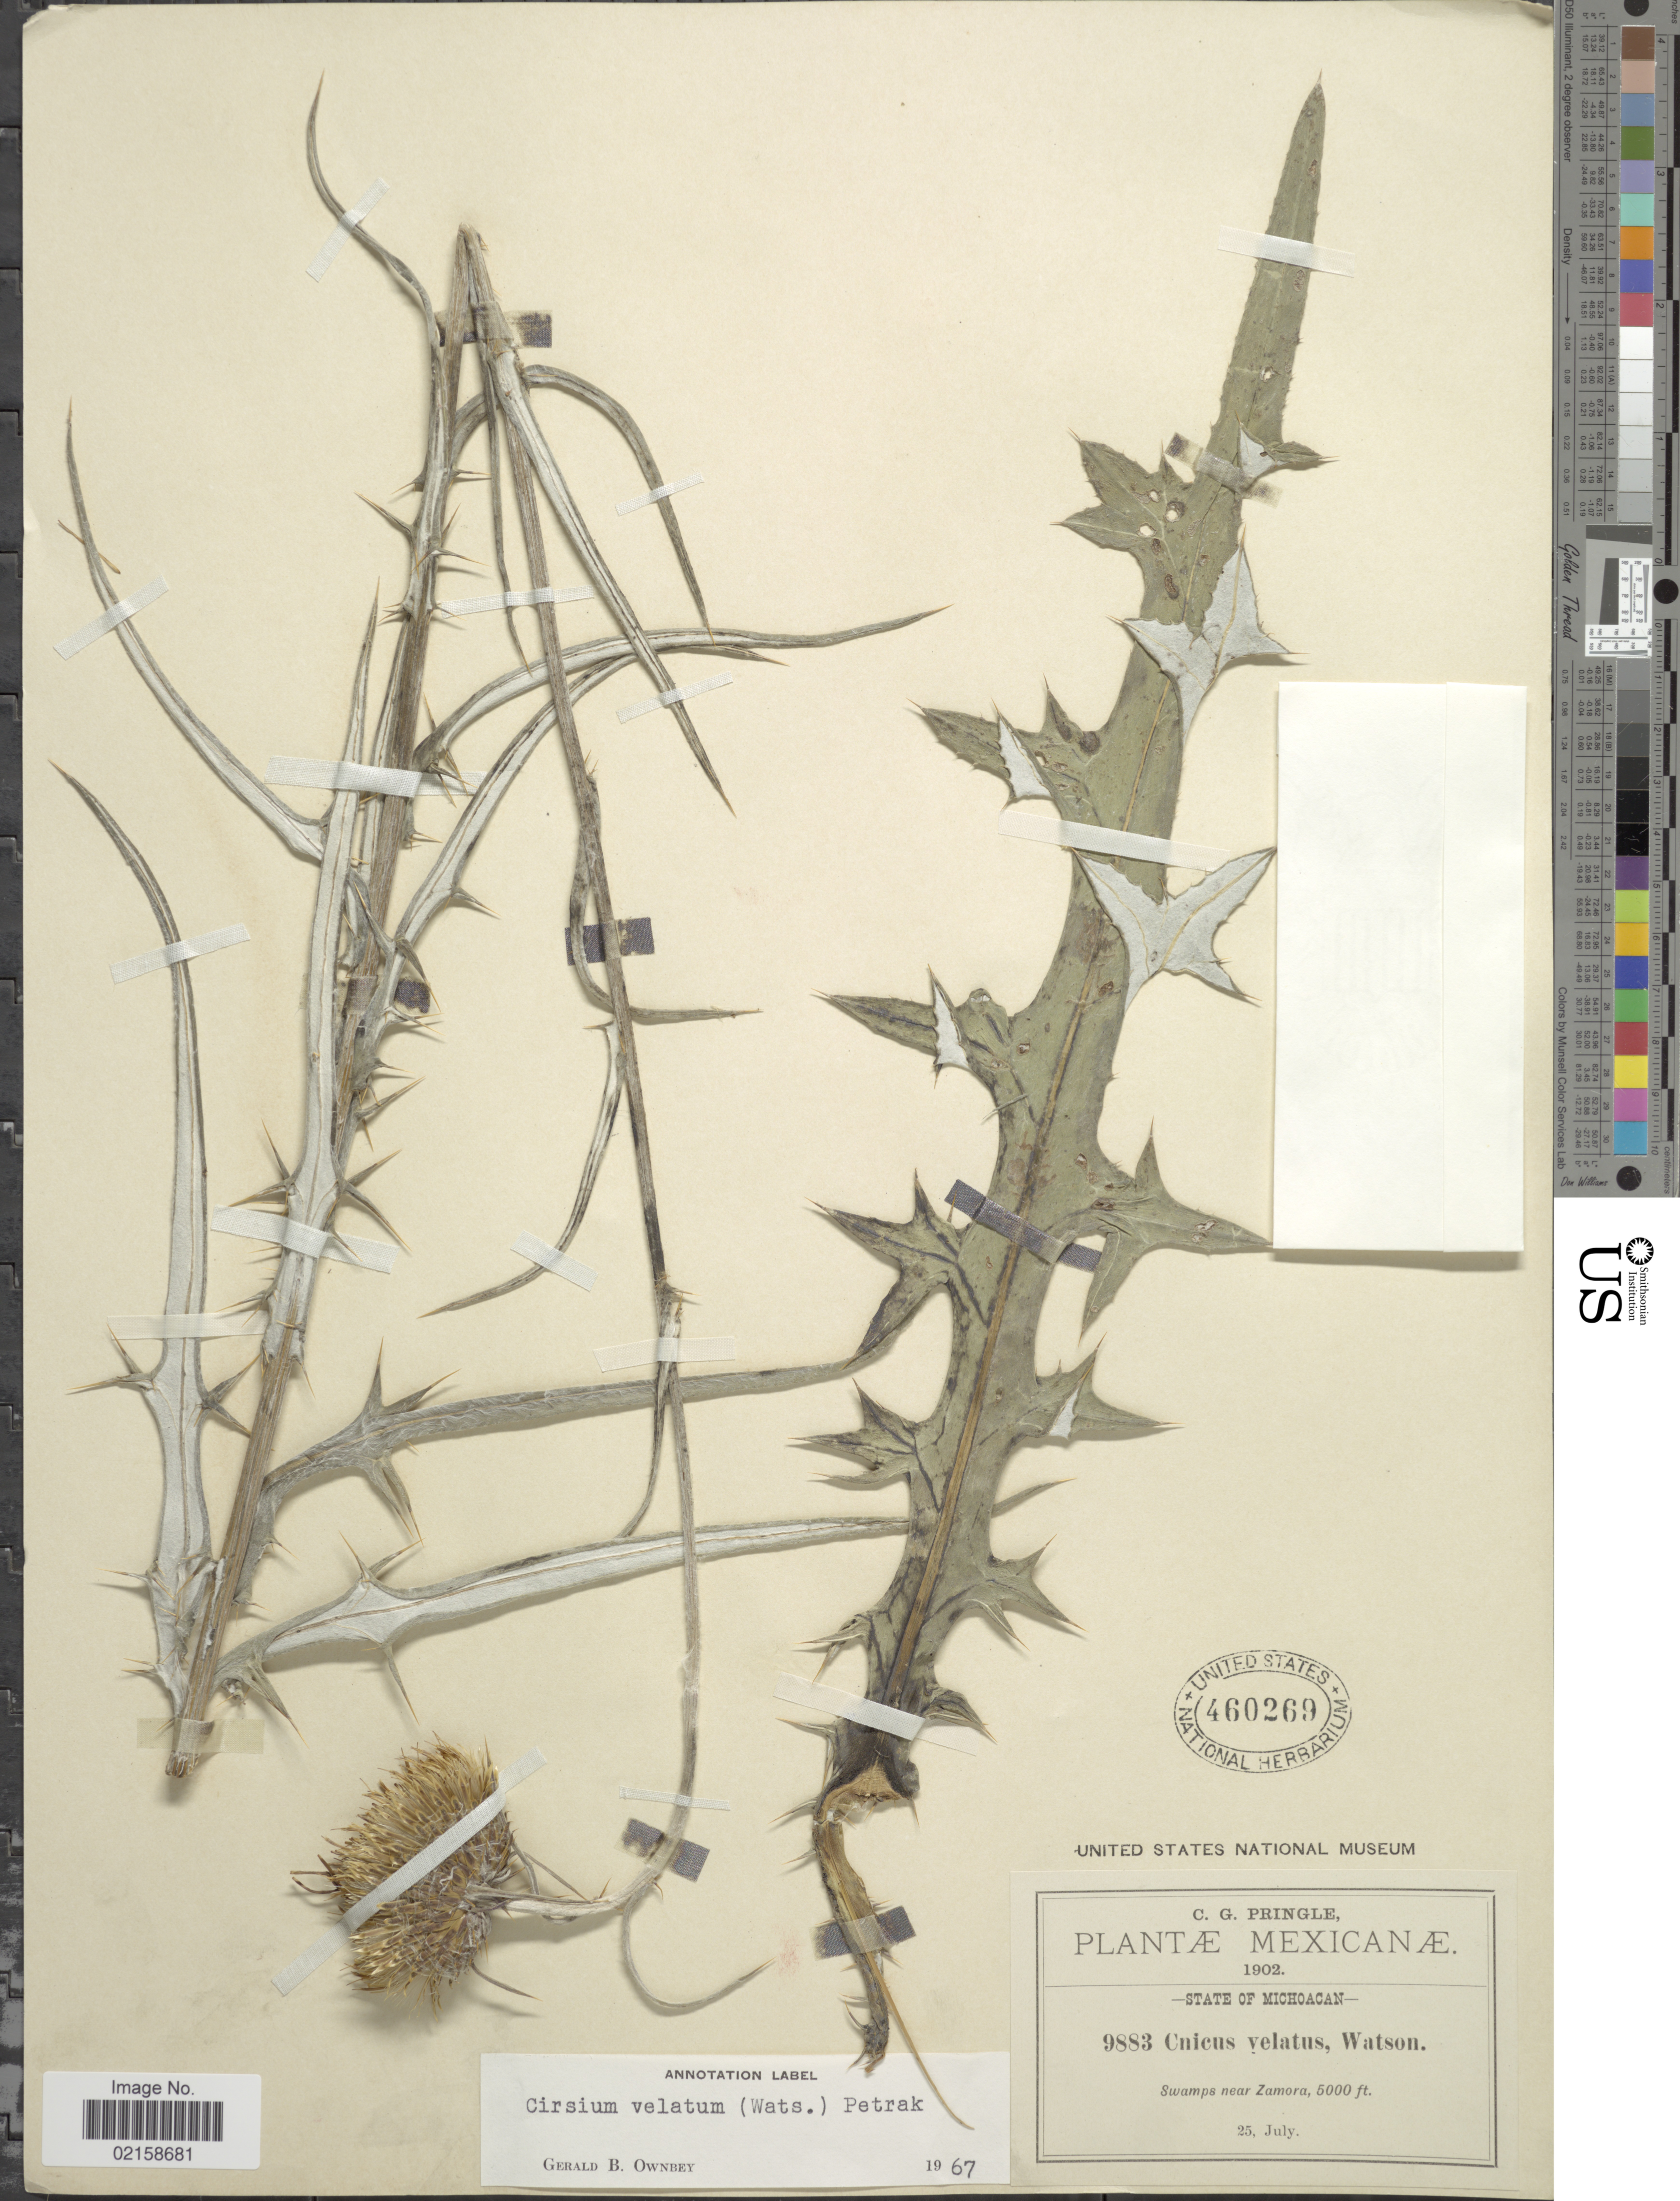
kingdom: Plantae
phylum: Tracheophyta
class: Magnoliopsida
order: Asterales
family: Asteraceae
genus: Cirsium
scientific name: Cirsium velatum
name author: (S. Watson) Petr.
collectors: C. G. Pringle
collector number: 9883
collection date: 1902-07-25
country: Mexico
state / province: Michoacán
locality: Swamps near Zamora.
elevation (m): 1524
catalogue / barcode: US 460269